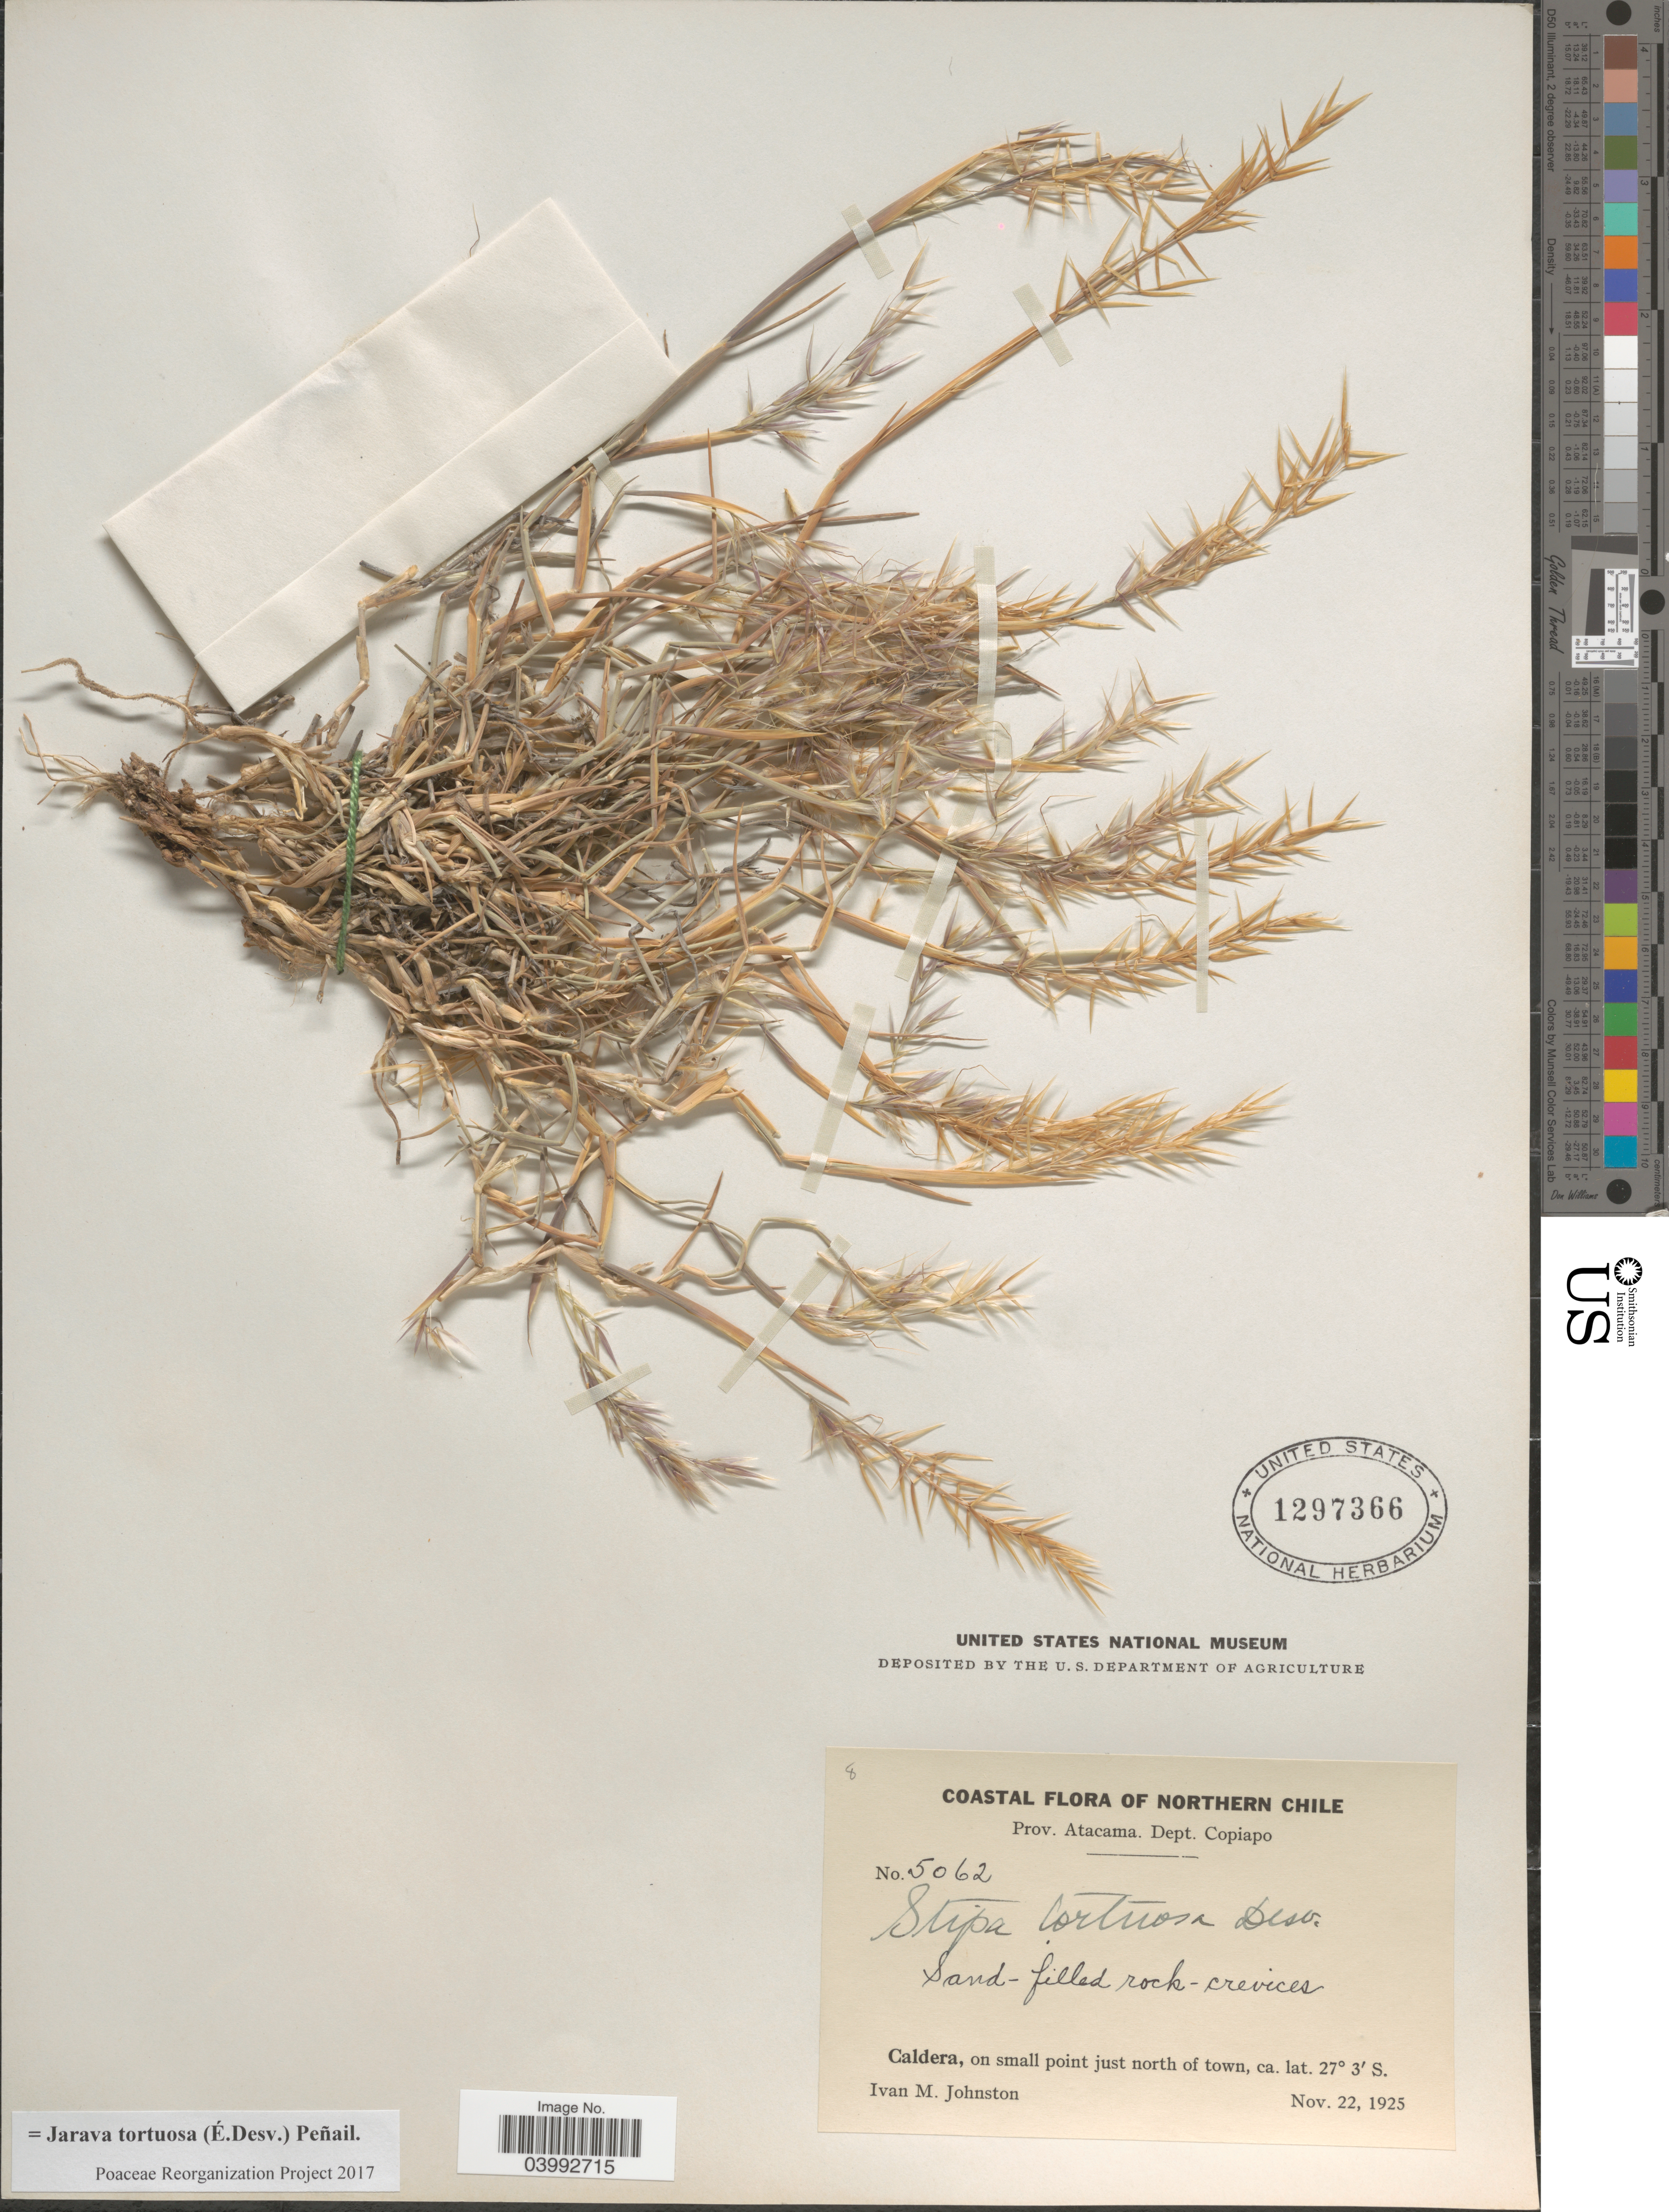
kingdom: Plantae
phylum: Tracheophyta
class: Liliopsida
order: Poales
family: Poaceae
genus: Jarava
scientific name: Jarava tortuosa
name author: (É. Desv.) Peñail.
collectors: I.M. Johnston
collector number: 5062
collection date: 1925-11-22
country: Chile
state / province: Atacama (III)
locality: Coastal of Northern Chile. Prov. Atacama. Dept. Copiapo. Caldera, on small point just north of town.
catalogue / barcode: US 1297366